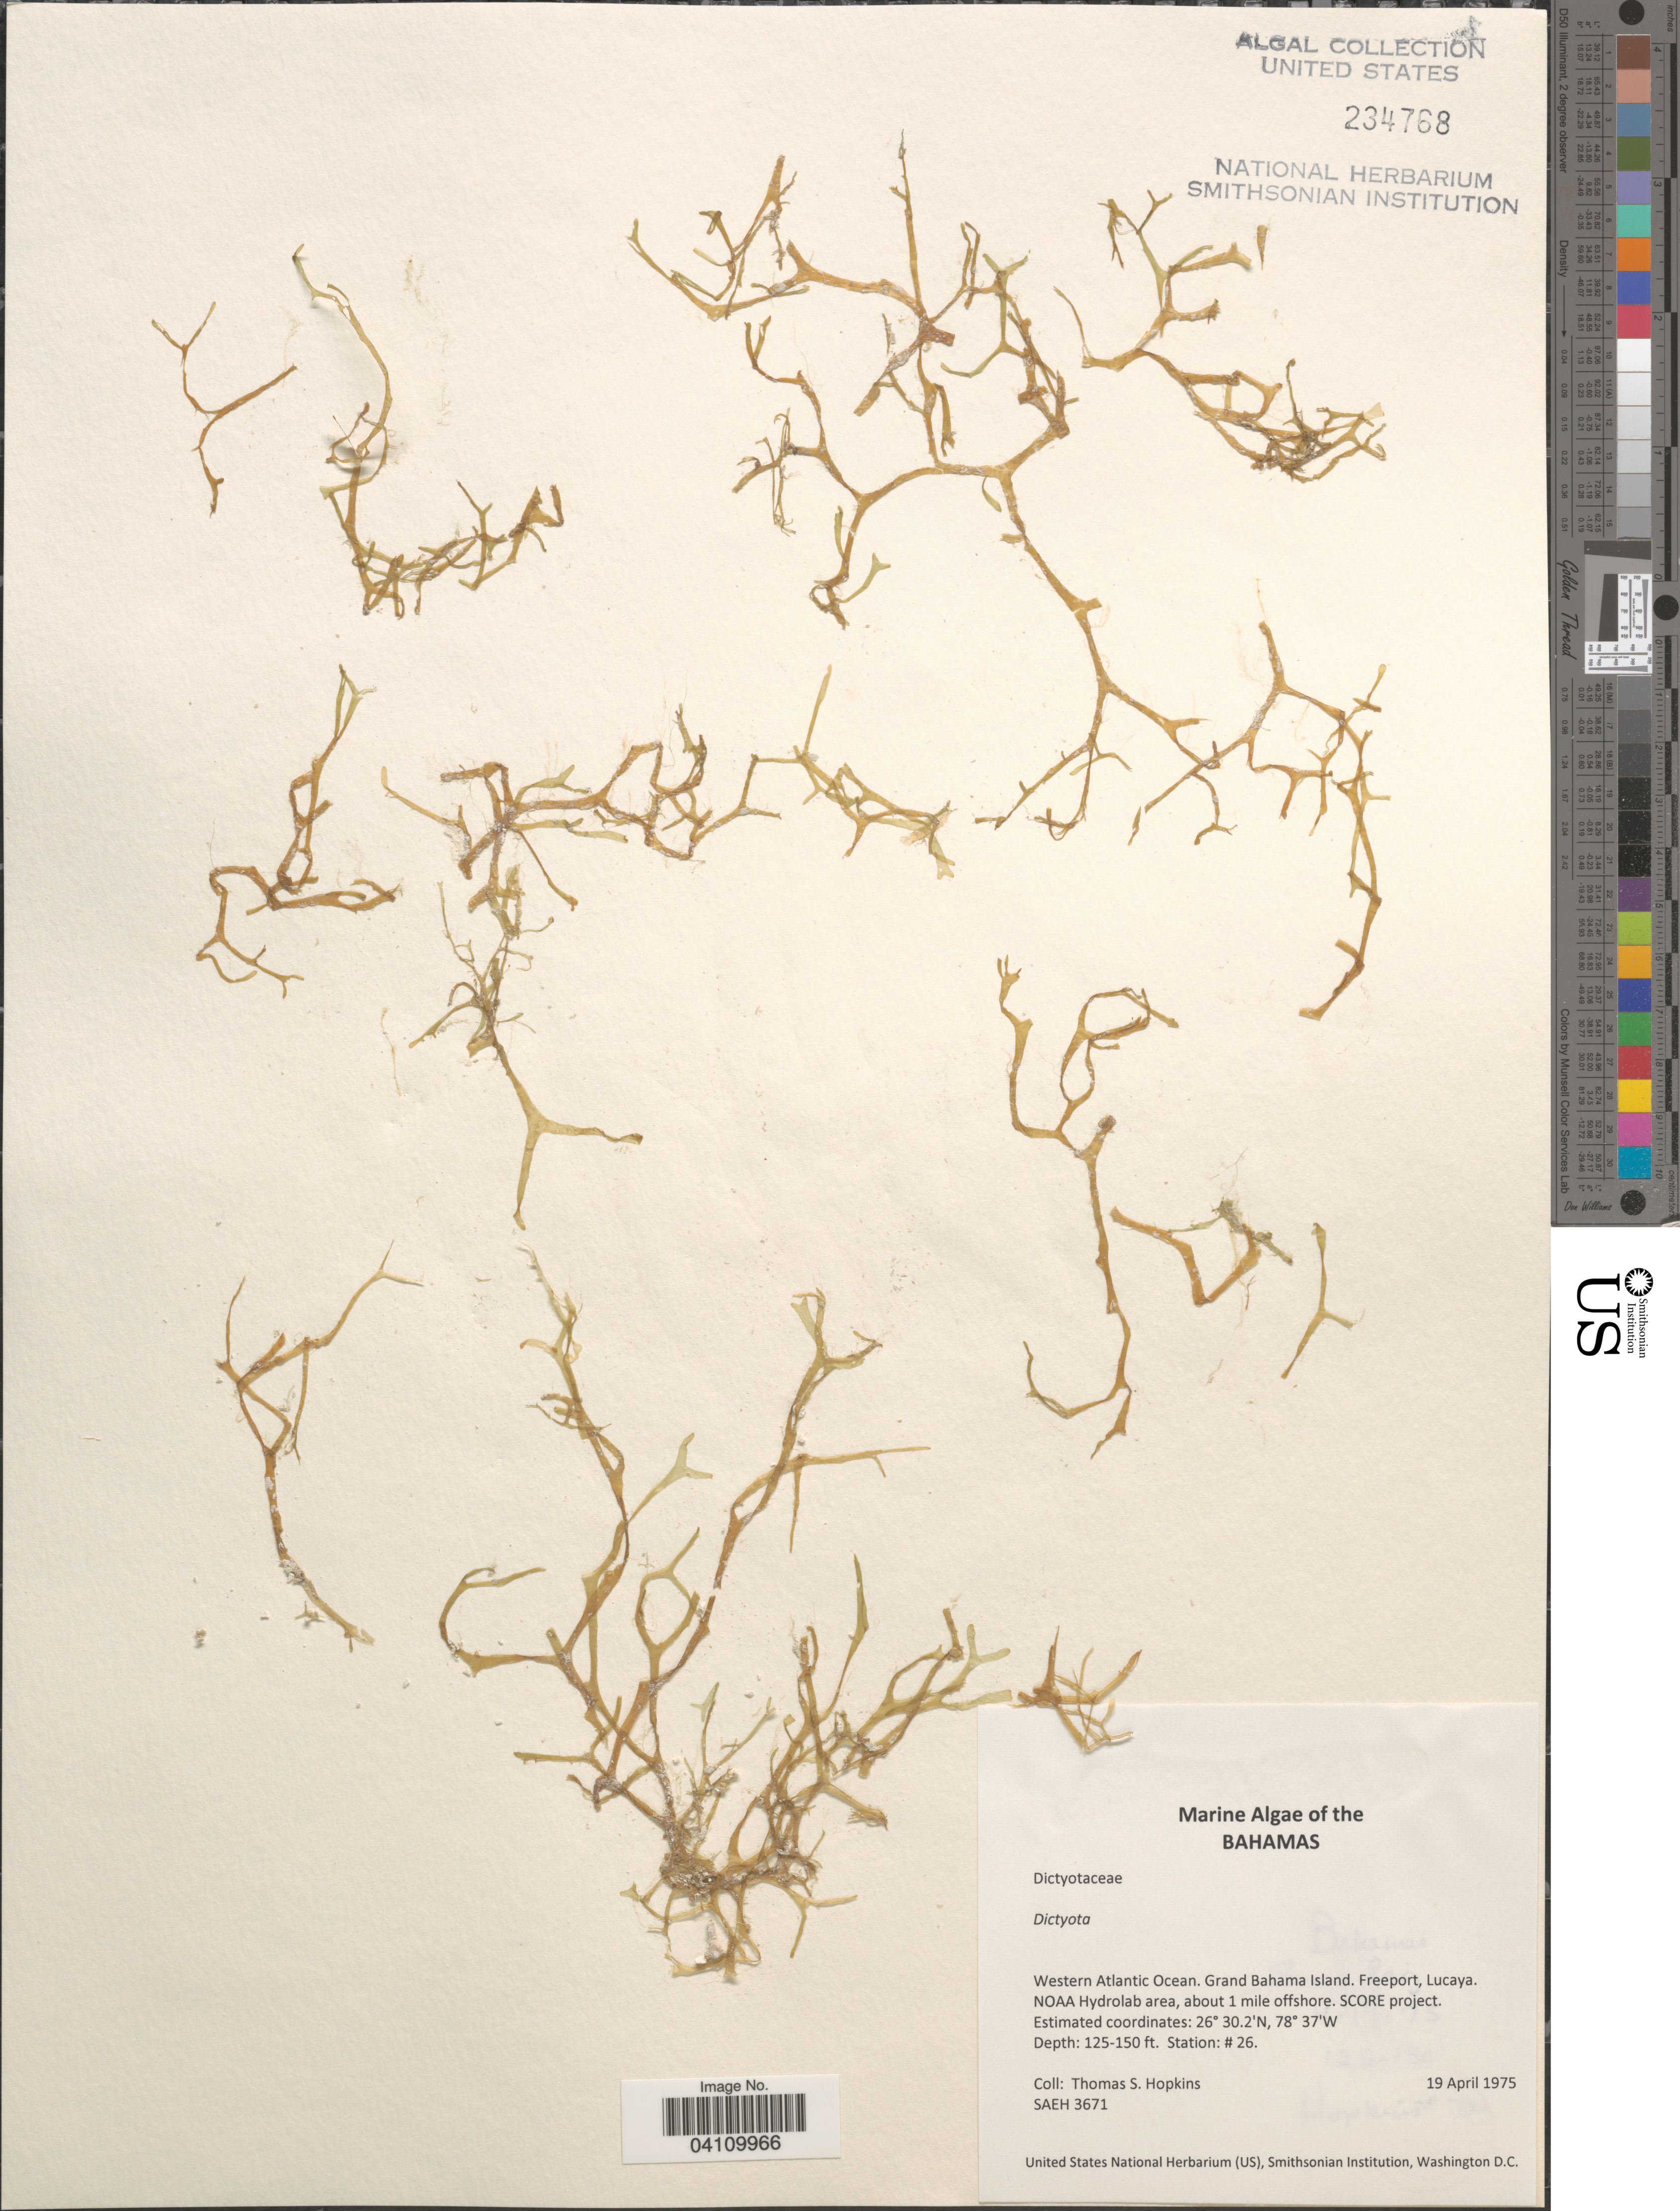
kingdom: Chromista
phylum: Ochrophyta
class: Phaeophyceae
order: Dictyotales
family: Dictyotaceae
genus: Dictyota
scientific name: Dictyota sp.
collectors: T. Hopkins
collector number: SAEH 3671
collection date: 1975-04-19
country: Bahamas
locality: Western Atlantic Ocean. Grand Bahama Island. Freeport, Lucaya. NOAA Hydrolab area, about 1 mile offshore. SCORE project. Station: # 26.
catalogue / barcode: US 234768